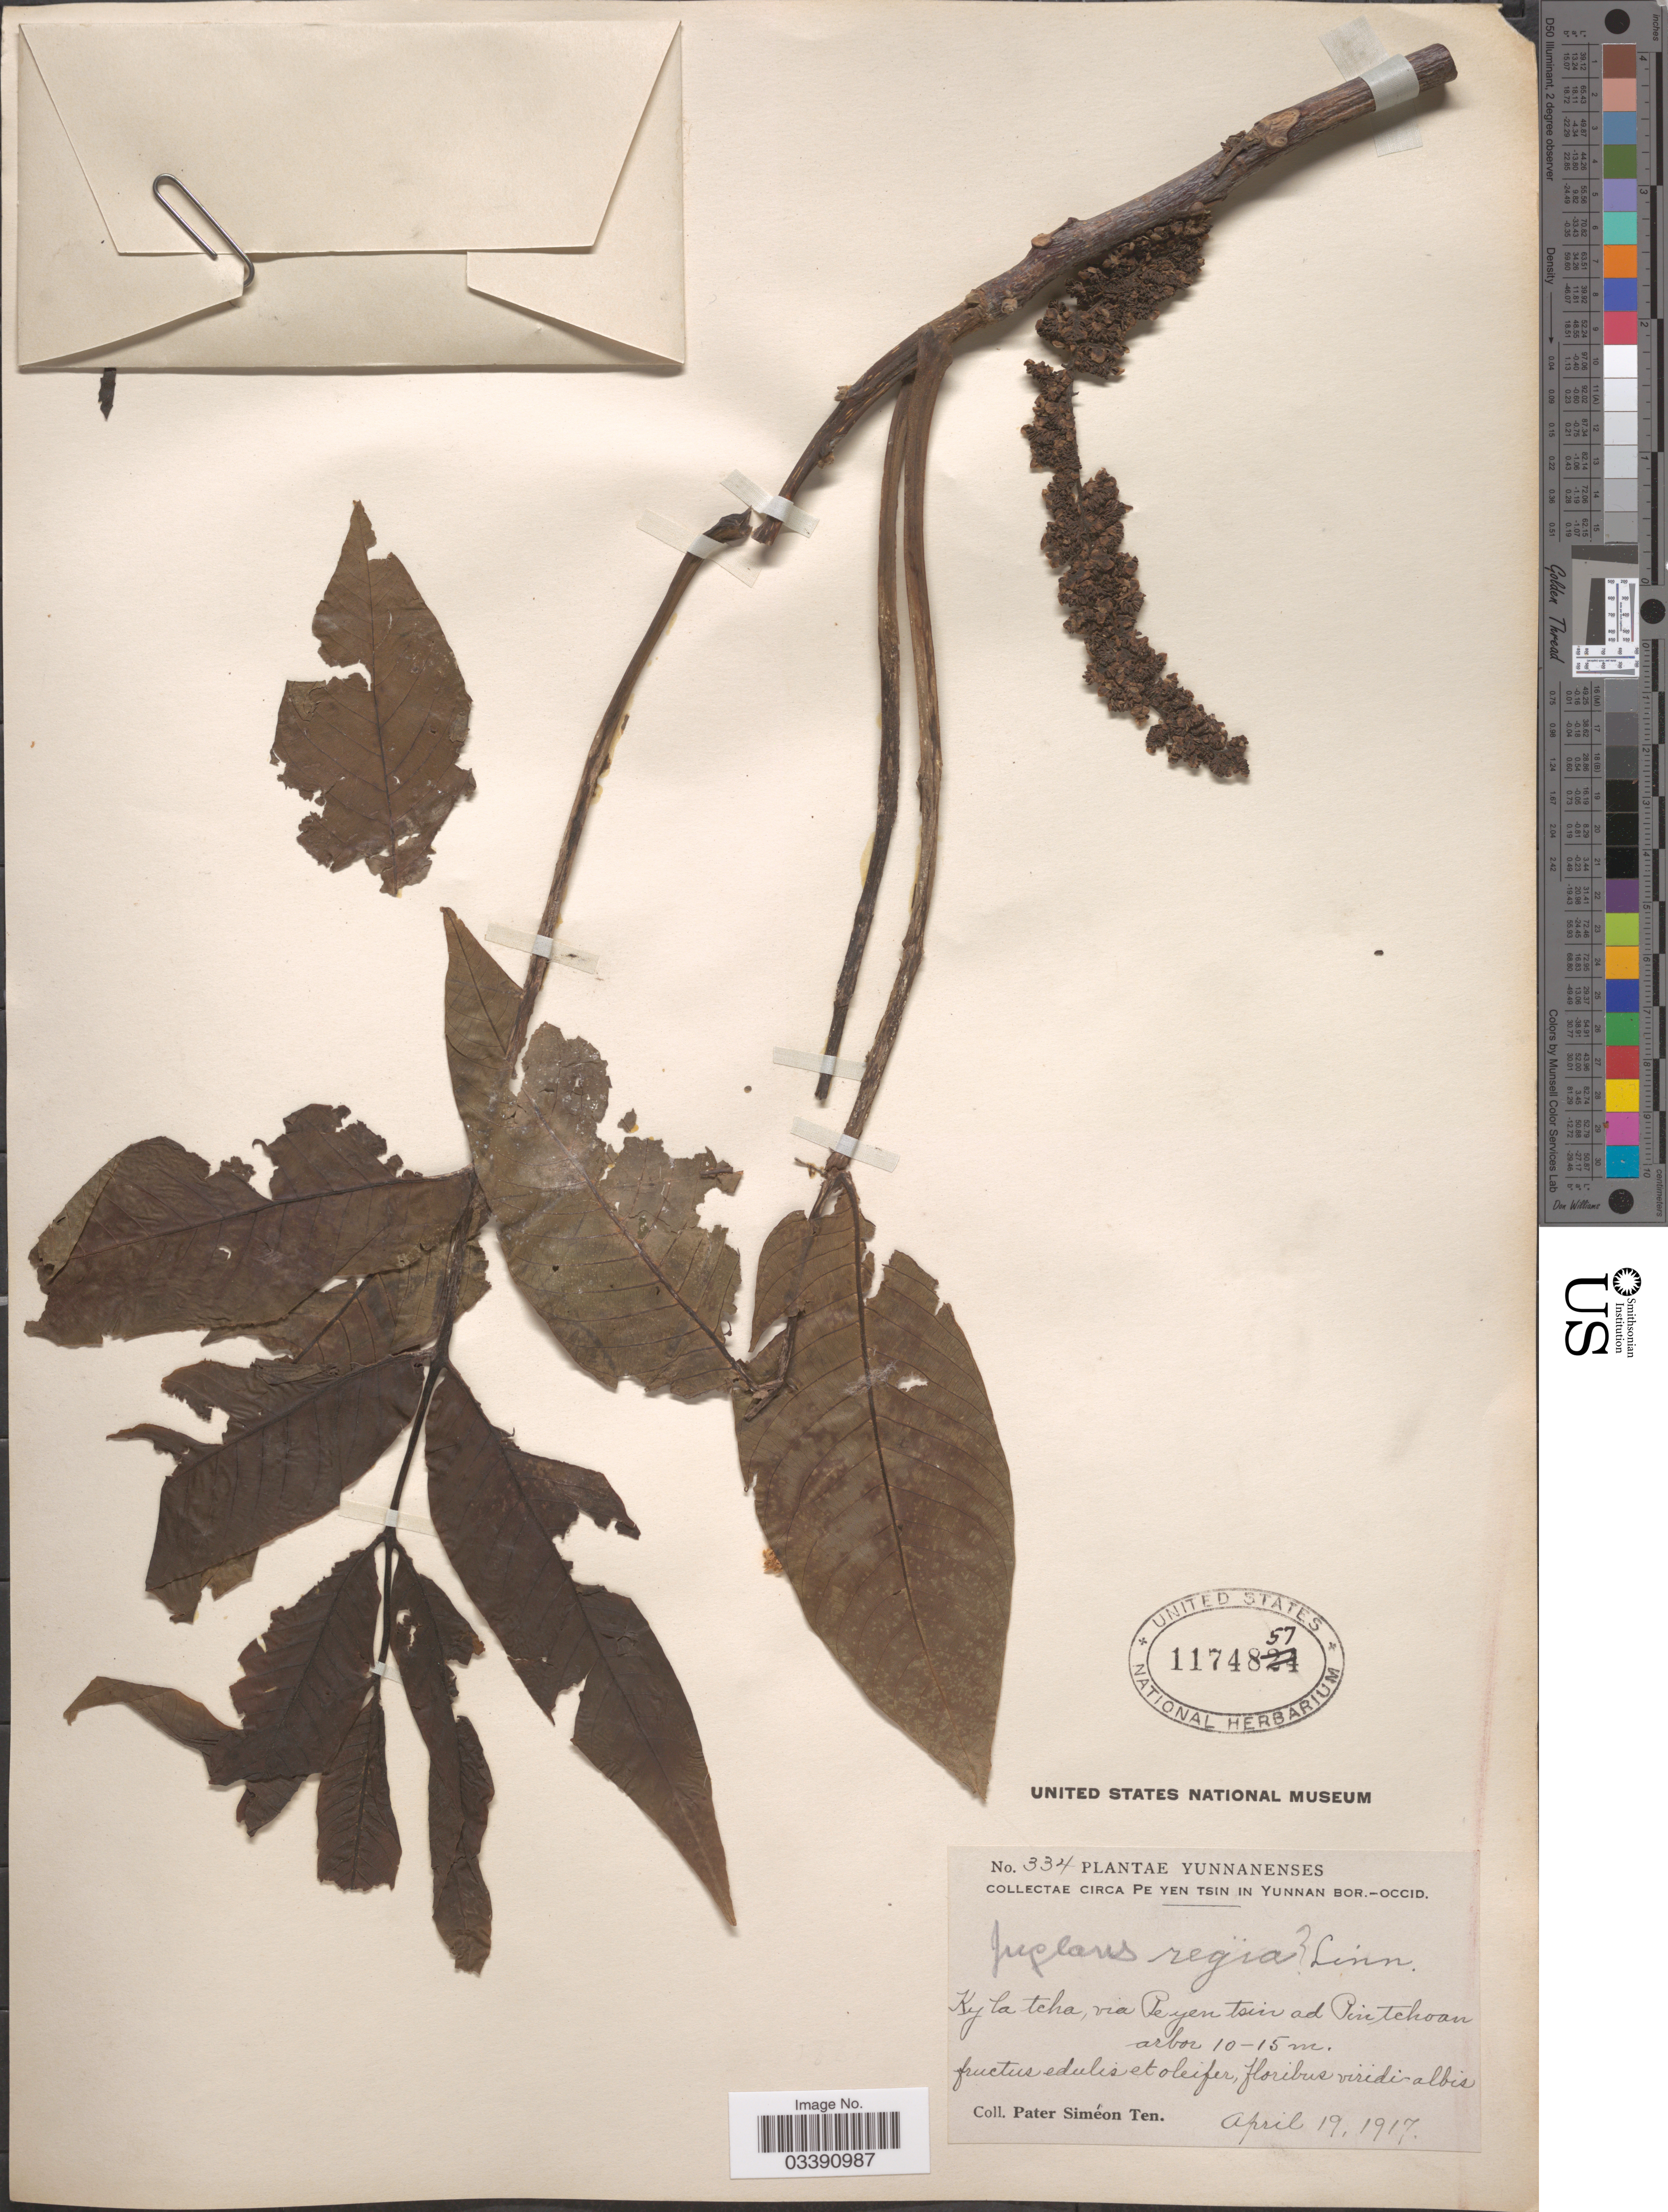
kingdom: Plantae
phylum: Tracheophyta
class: Magnoliopsida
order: Fagales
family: Juglandaceae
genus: Juglans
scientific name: Juglans regia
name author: L.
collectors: P. S. Ten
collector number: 334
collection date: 1917-04-19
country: China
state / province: Yunnan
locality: Circa Pe yen tsin in Yunnan Bor.-Occid. Ky la tcha, via Pe yen tsin ad Pin tchoan.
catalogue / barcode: US 1174857